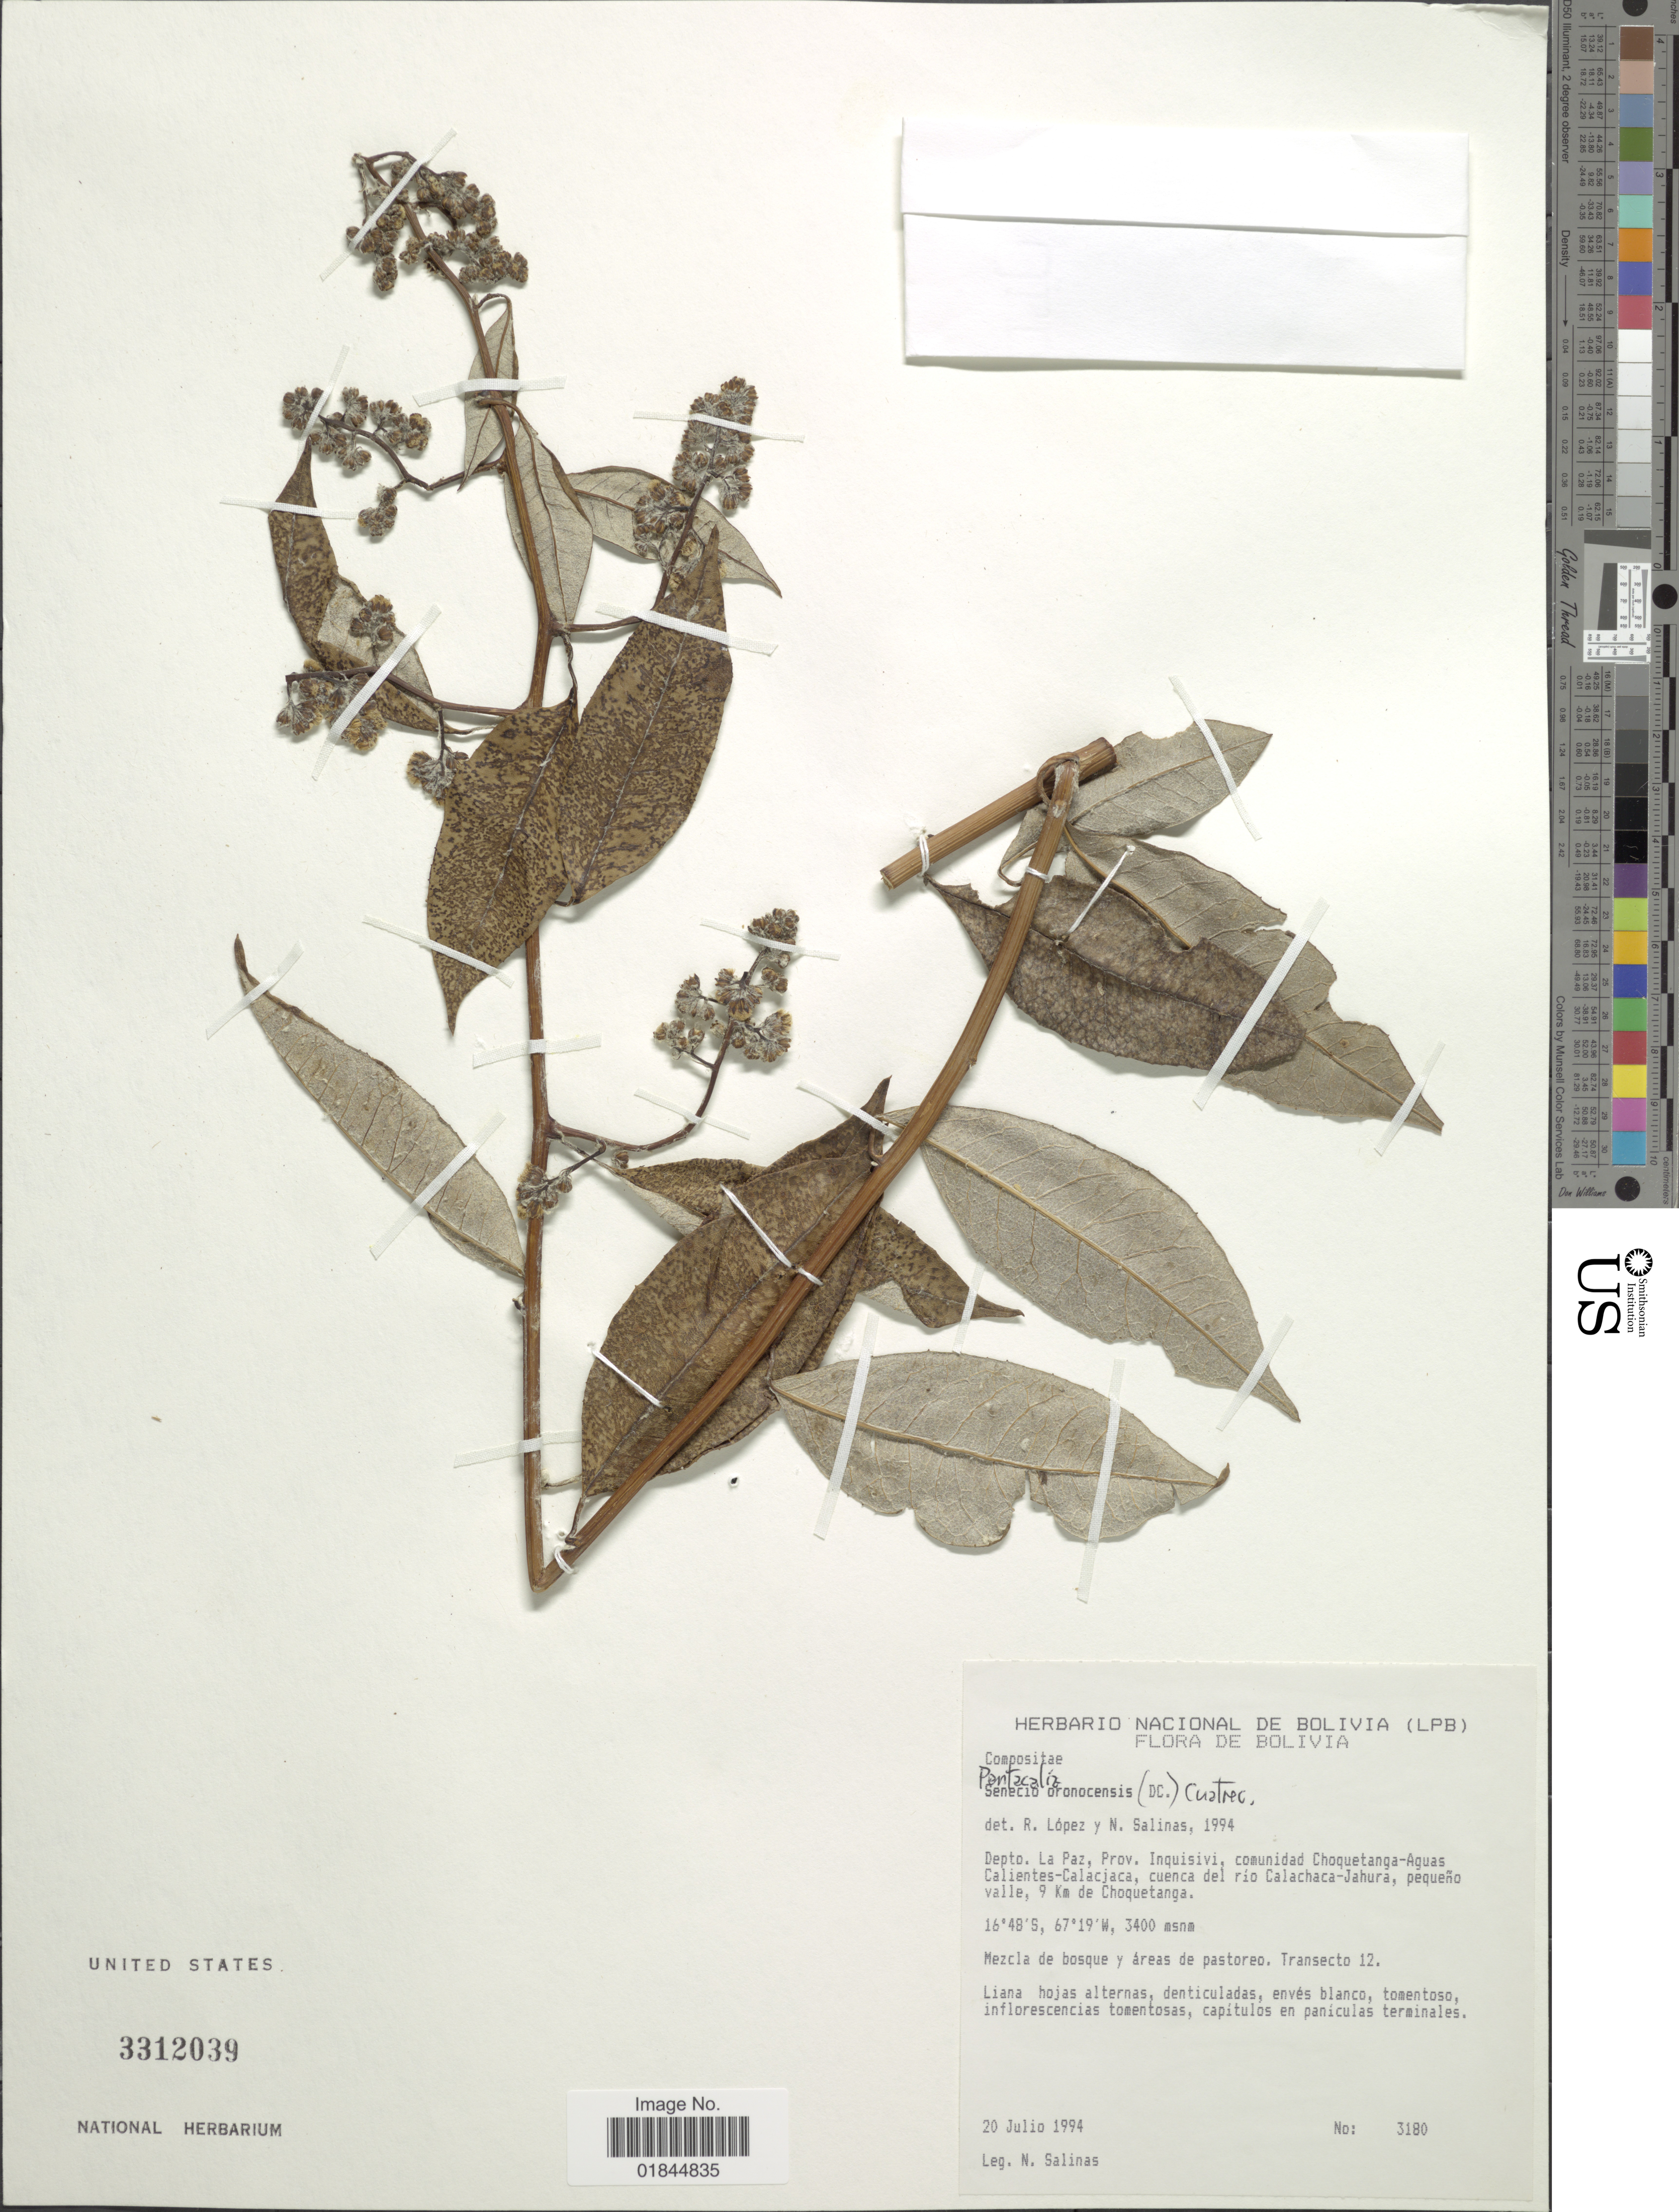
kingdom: Plantae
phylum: Tracheophyta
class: Magnoliopsida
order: Asterales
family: Asteraceae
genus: Pentacalia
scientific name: Pentacalia oronocensis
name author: (DC.) Cuatrec.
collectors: N. Salinas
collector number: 3180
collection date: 1994-07-20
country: Bolivia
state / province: La Paz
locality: Depto. La Paz, Prov. Inquisivi, comunidad Choquetanga-Aguas Calientes-Calacjaca, cuenca del rio Calachaca-Jahura, pequeño valle, 9 Km de Choquetanga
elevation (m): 3400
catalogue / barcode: US 3312039